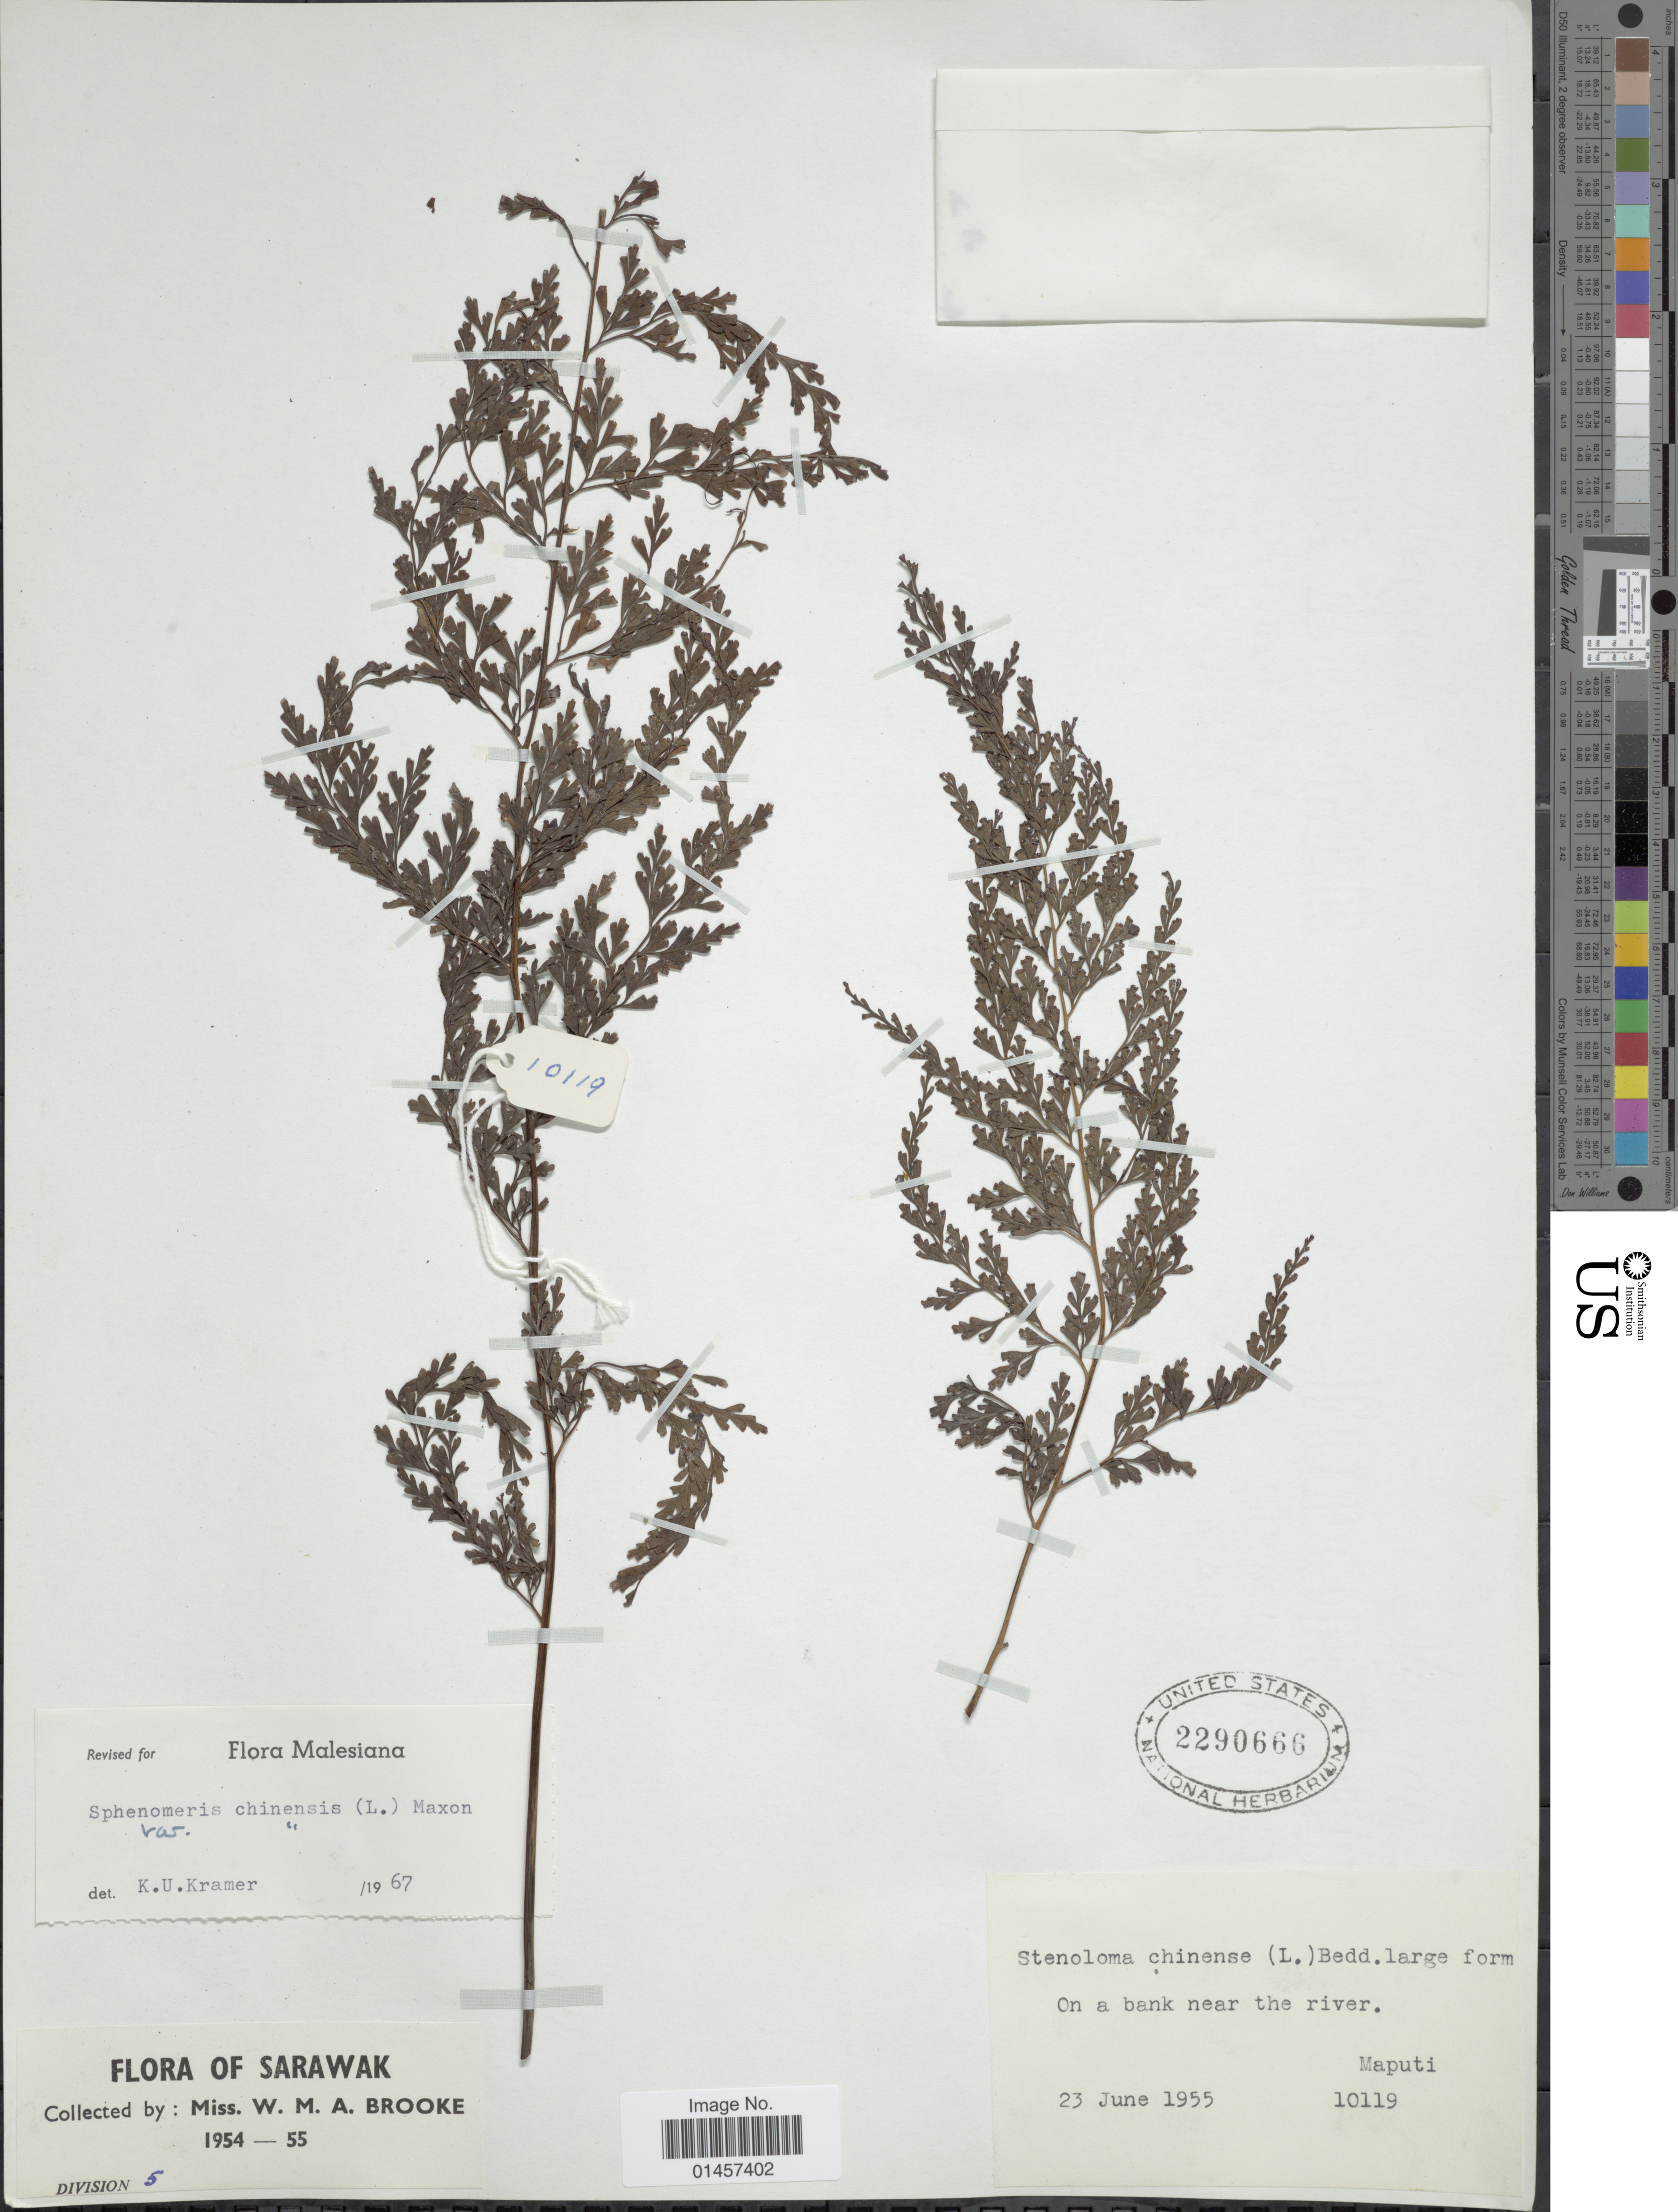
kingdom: Plantae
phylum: Tracheophyta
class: Polypodiopsida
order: Polypodiales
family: Lindsaeaceae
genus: Sphenomeris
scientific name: Sphenomeris chinensis var. chinensis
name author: (L.) Maxon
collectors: W. Brooke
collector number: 10119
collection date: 1955-06-23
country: Malaysia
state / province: Sarawak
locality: Sarawak, on a bank near the river, Maput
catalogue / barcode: US 2290666